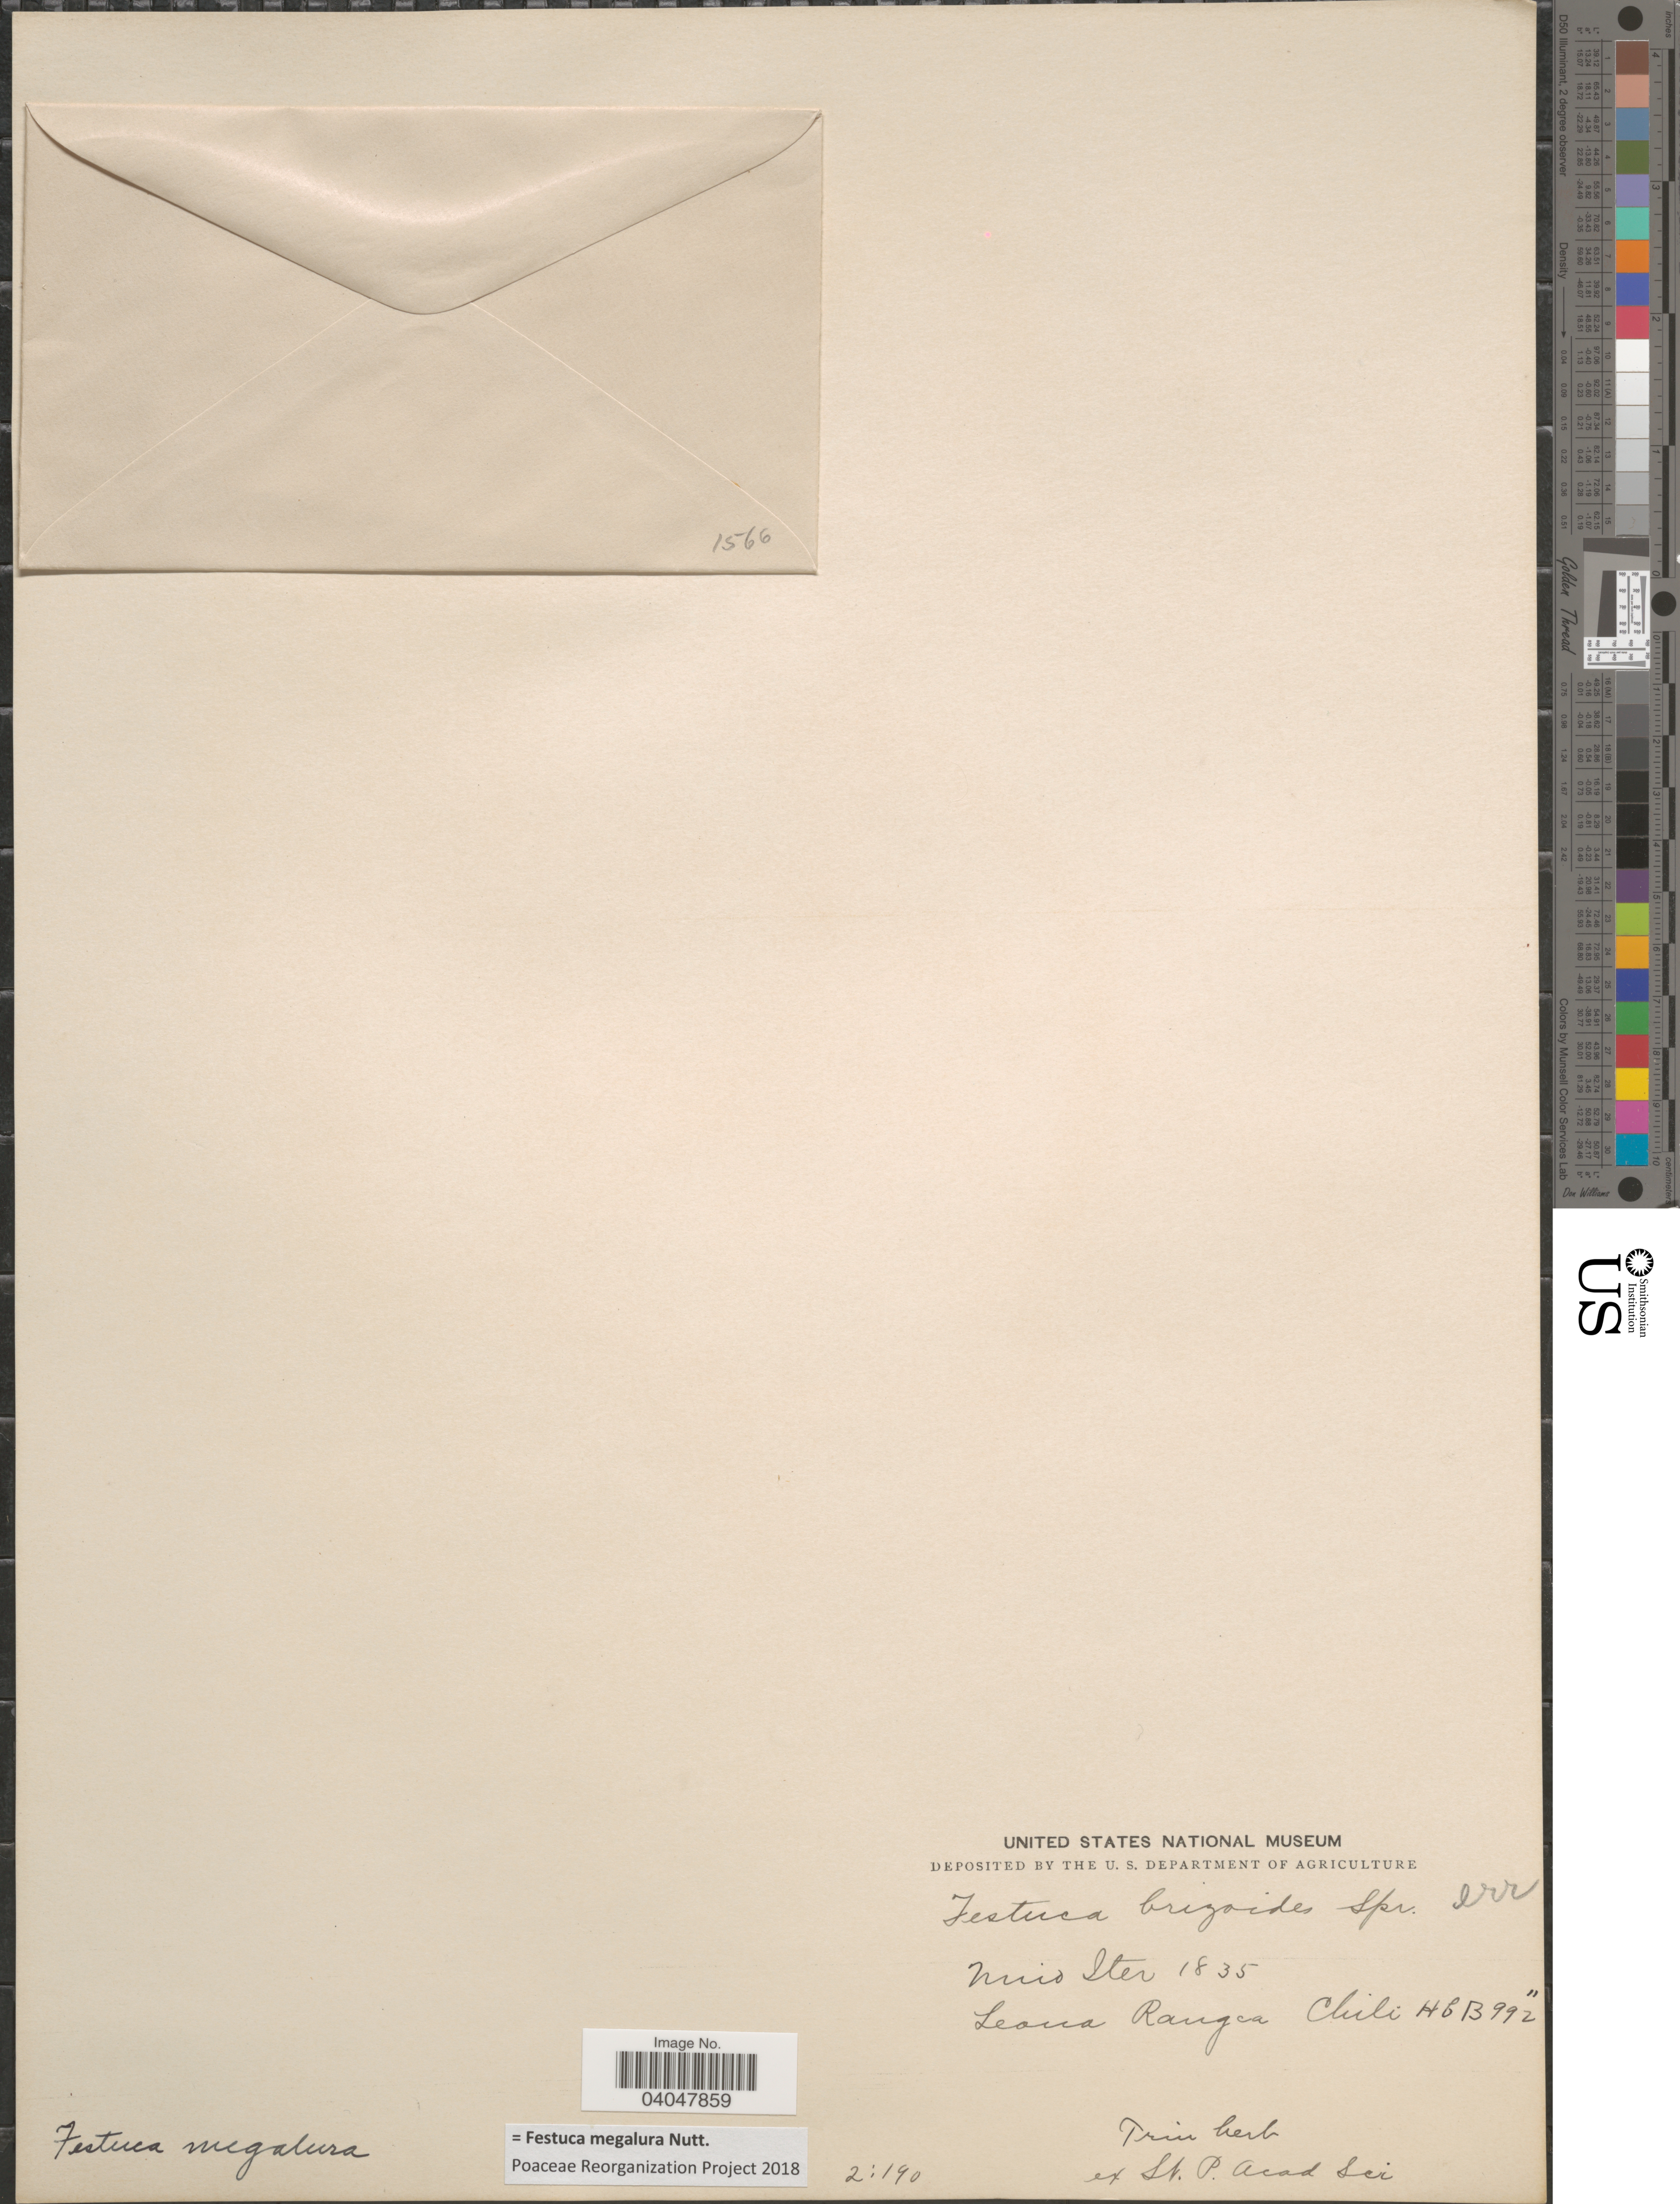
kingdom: Plantae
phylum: Tracheophyta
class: Liliopsida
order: Poales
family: Poaceae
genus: Festuca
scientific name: Festuca megalura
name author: Nutt.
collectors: Ex herb. St. P. Acad Sci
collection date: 1835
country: Chile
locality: Leona Range.